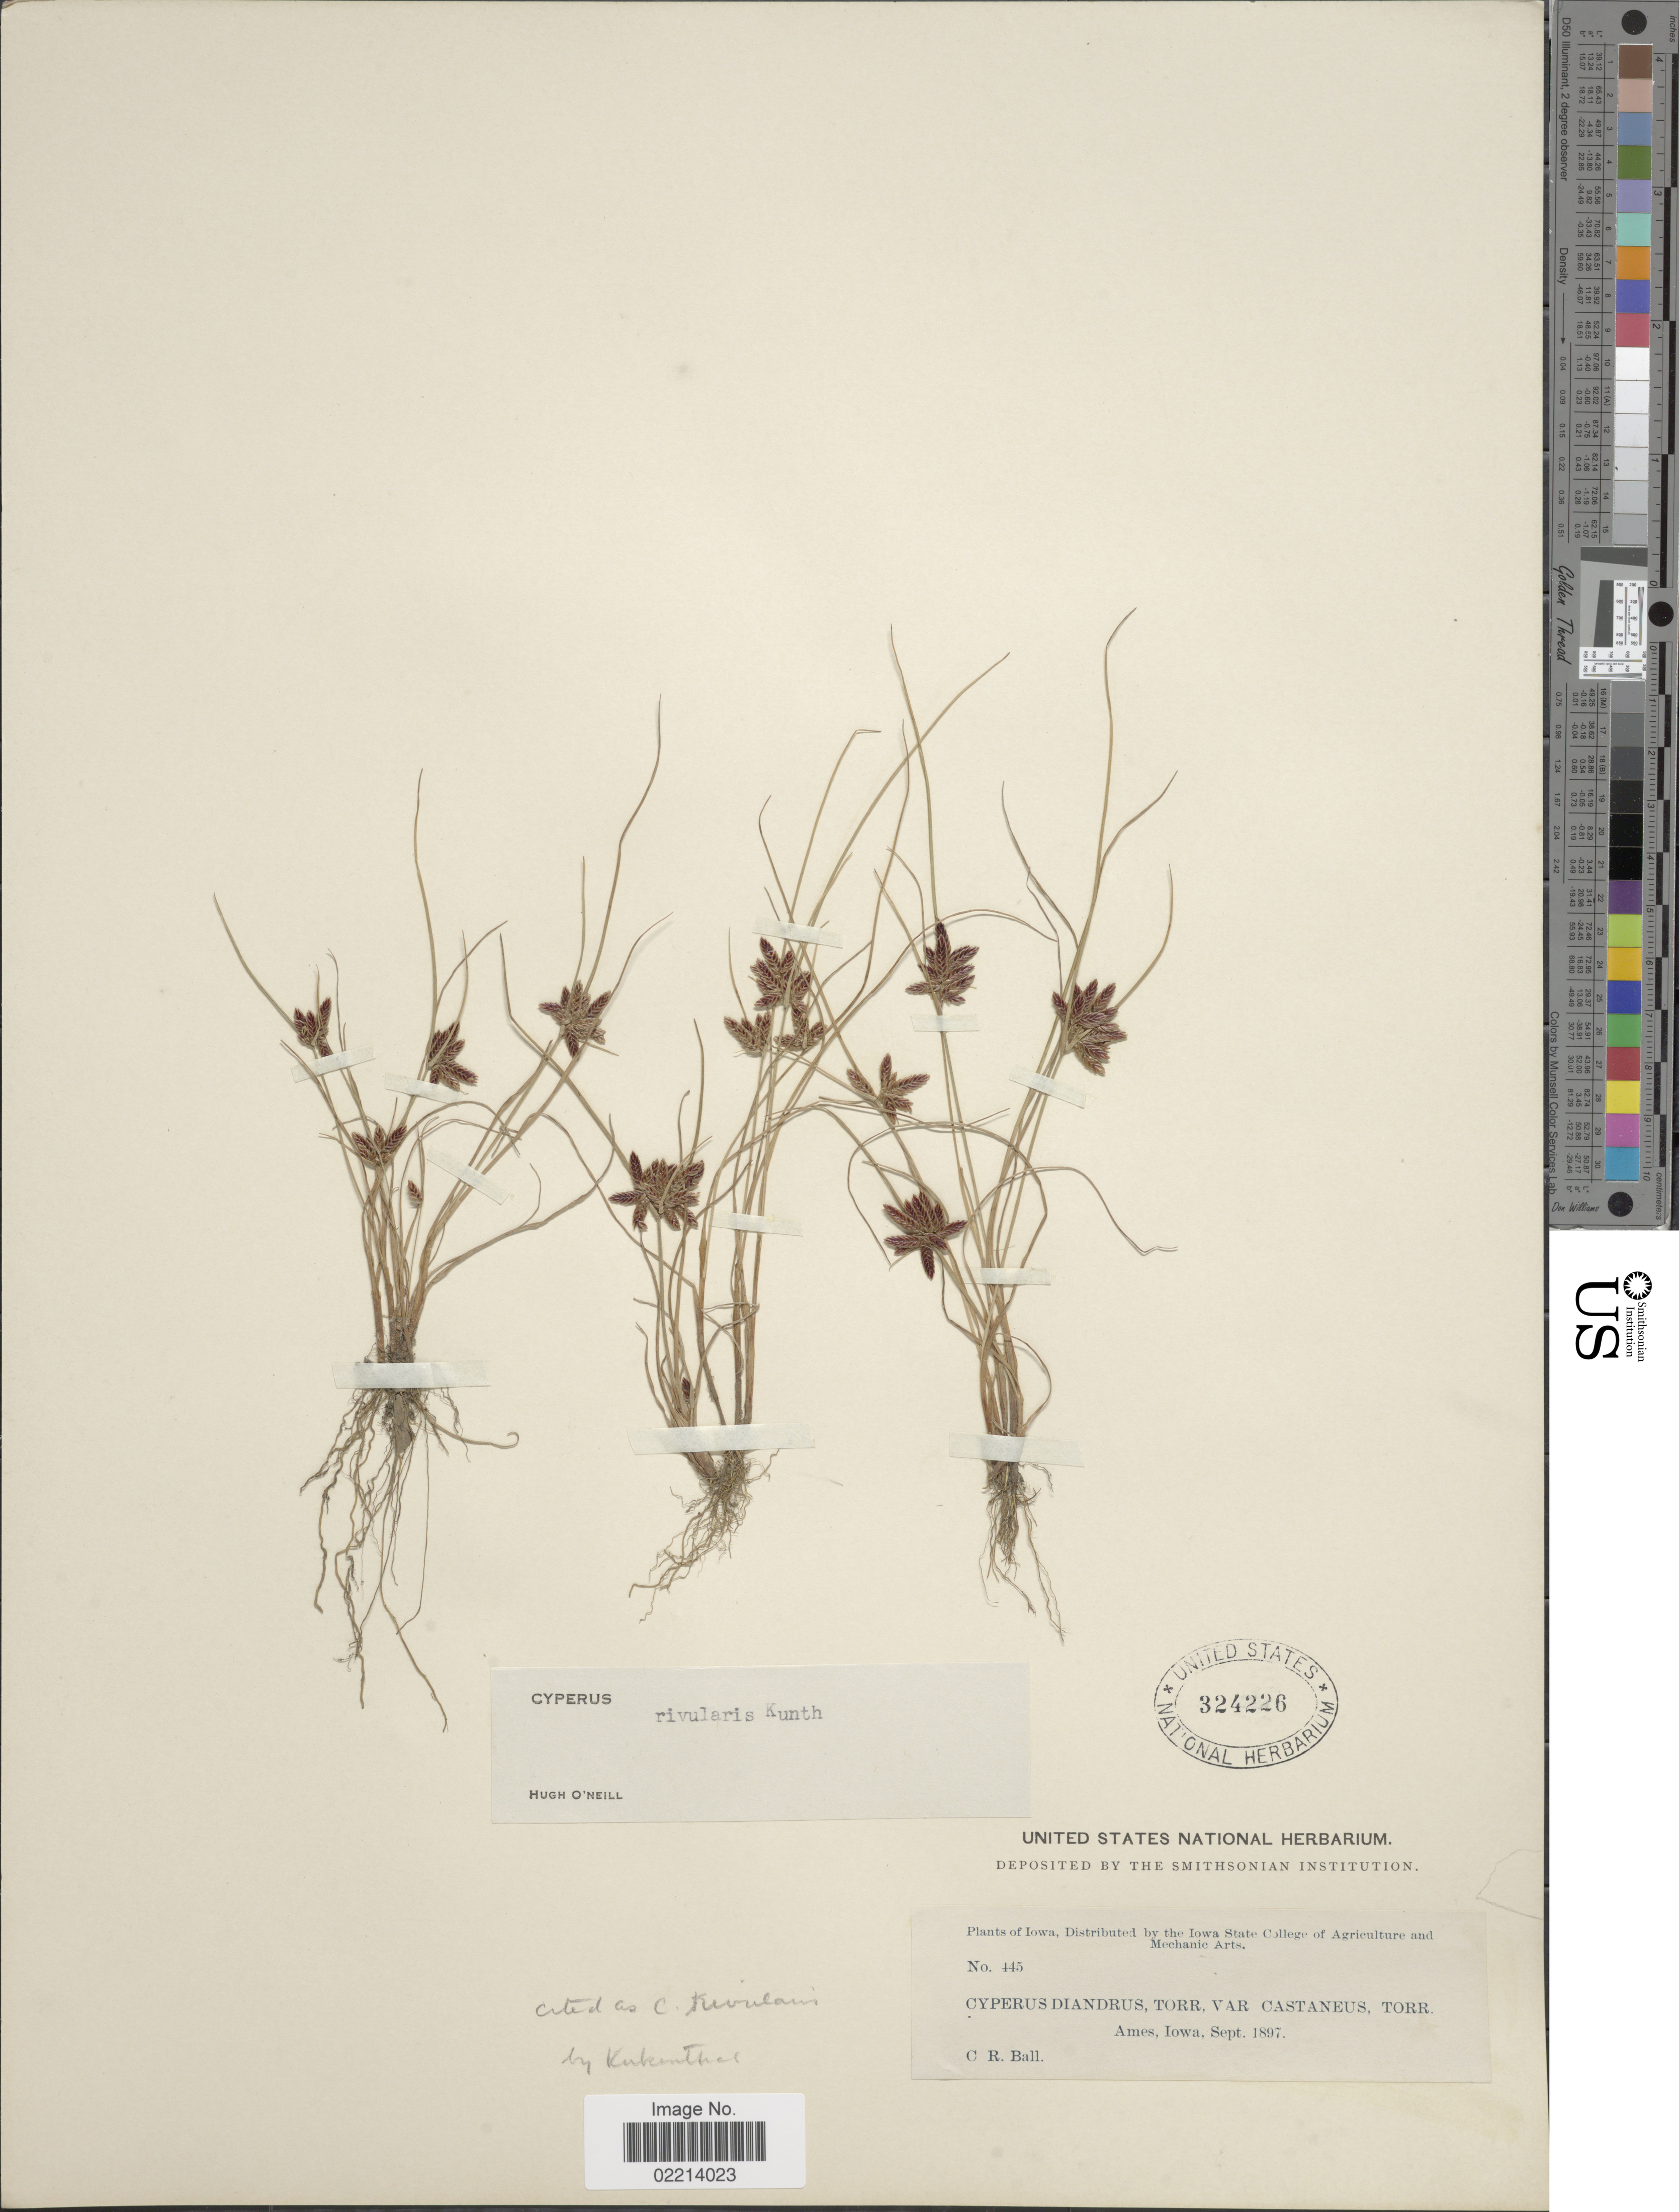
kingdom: Plantae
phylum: Tracheophyta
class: Liliopsida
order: Poales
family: Cyperaceae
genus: Cyperus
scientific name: Cyperus bipartitus Torr.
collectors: C. R. Ball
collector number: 445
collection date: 1897-09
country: United States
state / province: Iowa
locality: Ames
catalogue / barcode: US 324226